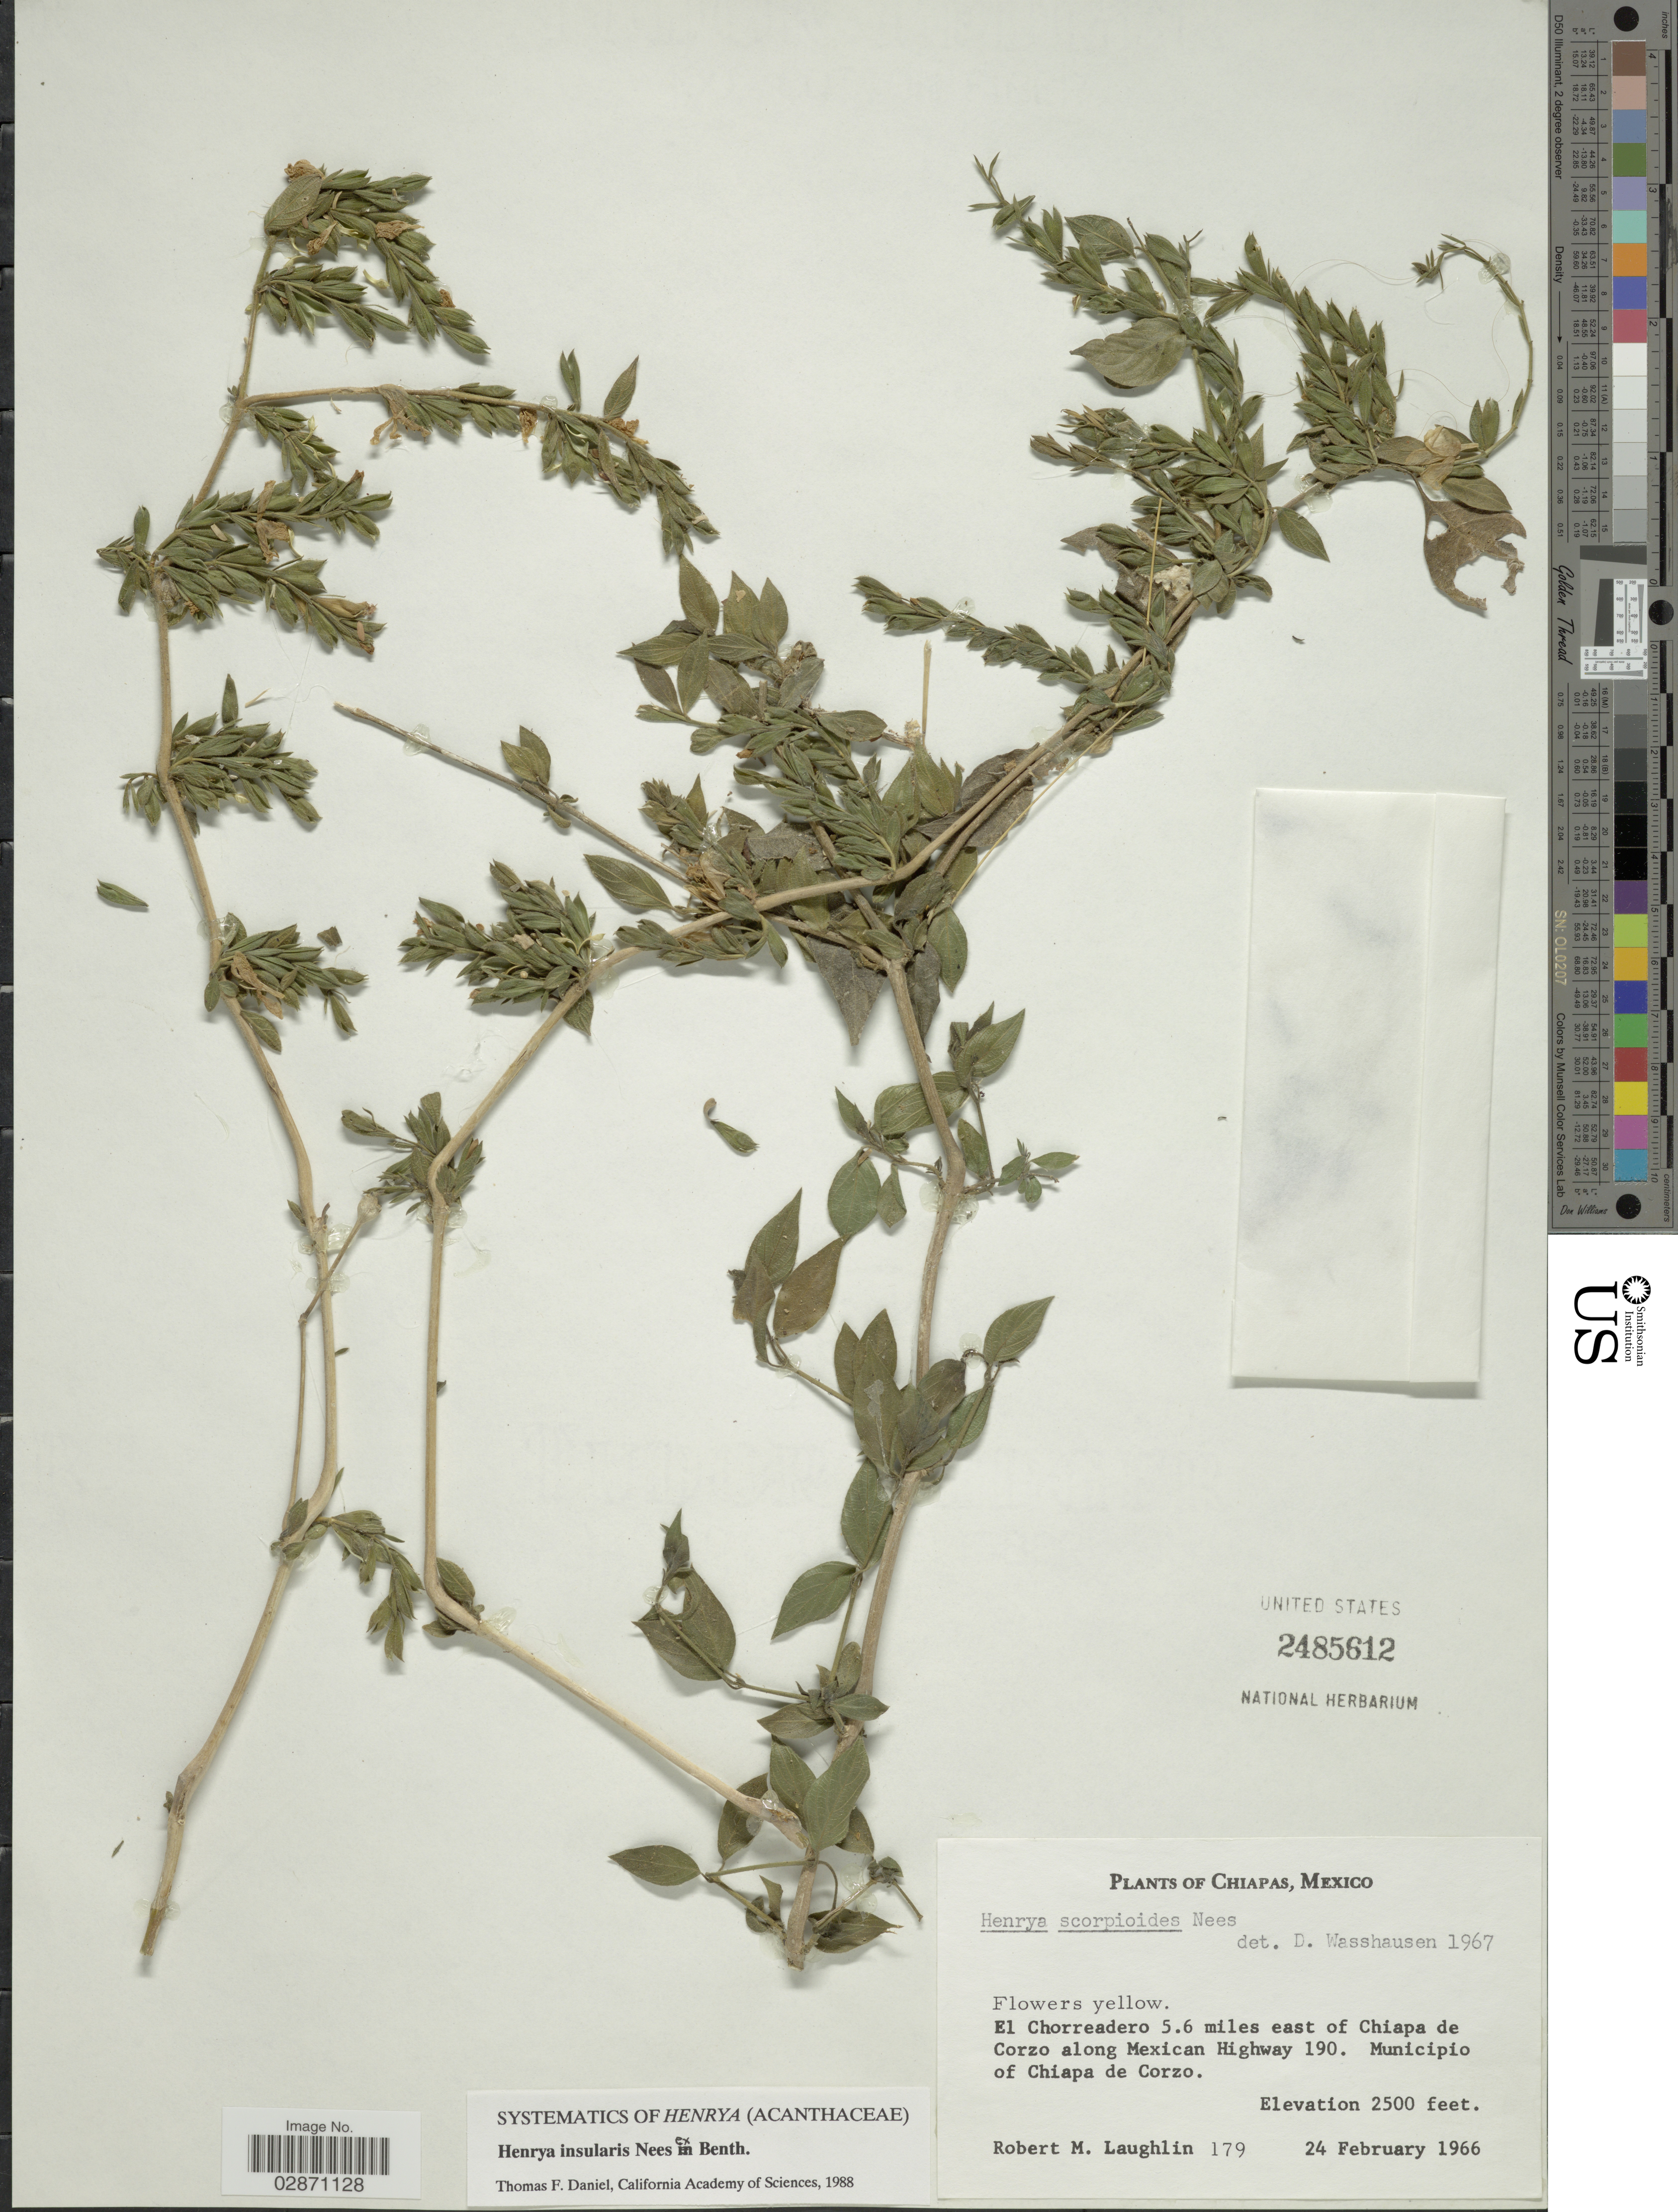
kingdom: Plantae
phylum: Tracheophyta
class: Magnoliopsida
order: Lamiales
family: Acanthaceae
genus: Henrya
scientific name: Henrya insularis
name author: Nees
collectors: R. M. Laughlin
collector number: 179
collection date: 1966-02-24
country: Mexico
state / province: Chiapas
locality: El Chorreadero 5.6 miles east of Chiapa de Corzo along Mexican Highway 190. Municipio of Chiapa de Corzo.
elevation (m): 762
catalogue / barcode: US 2485612